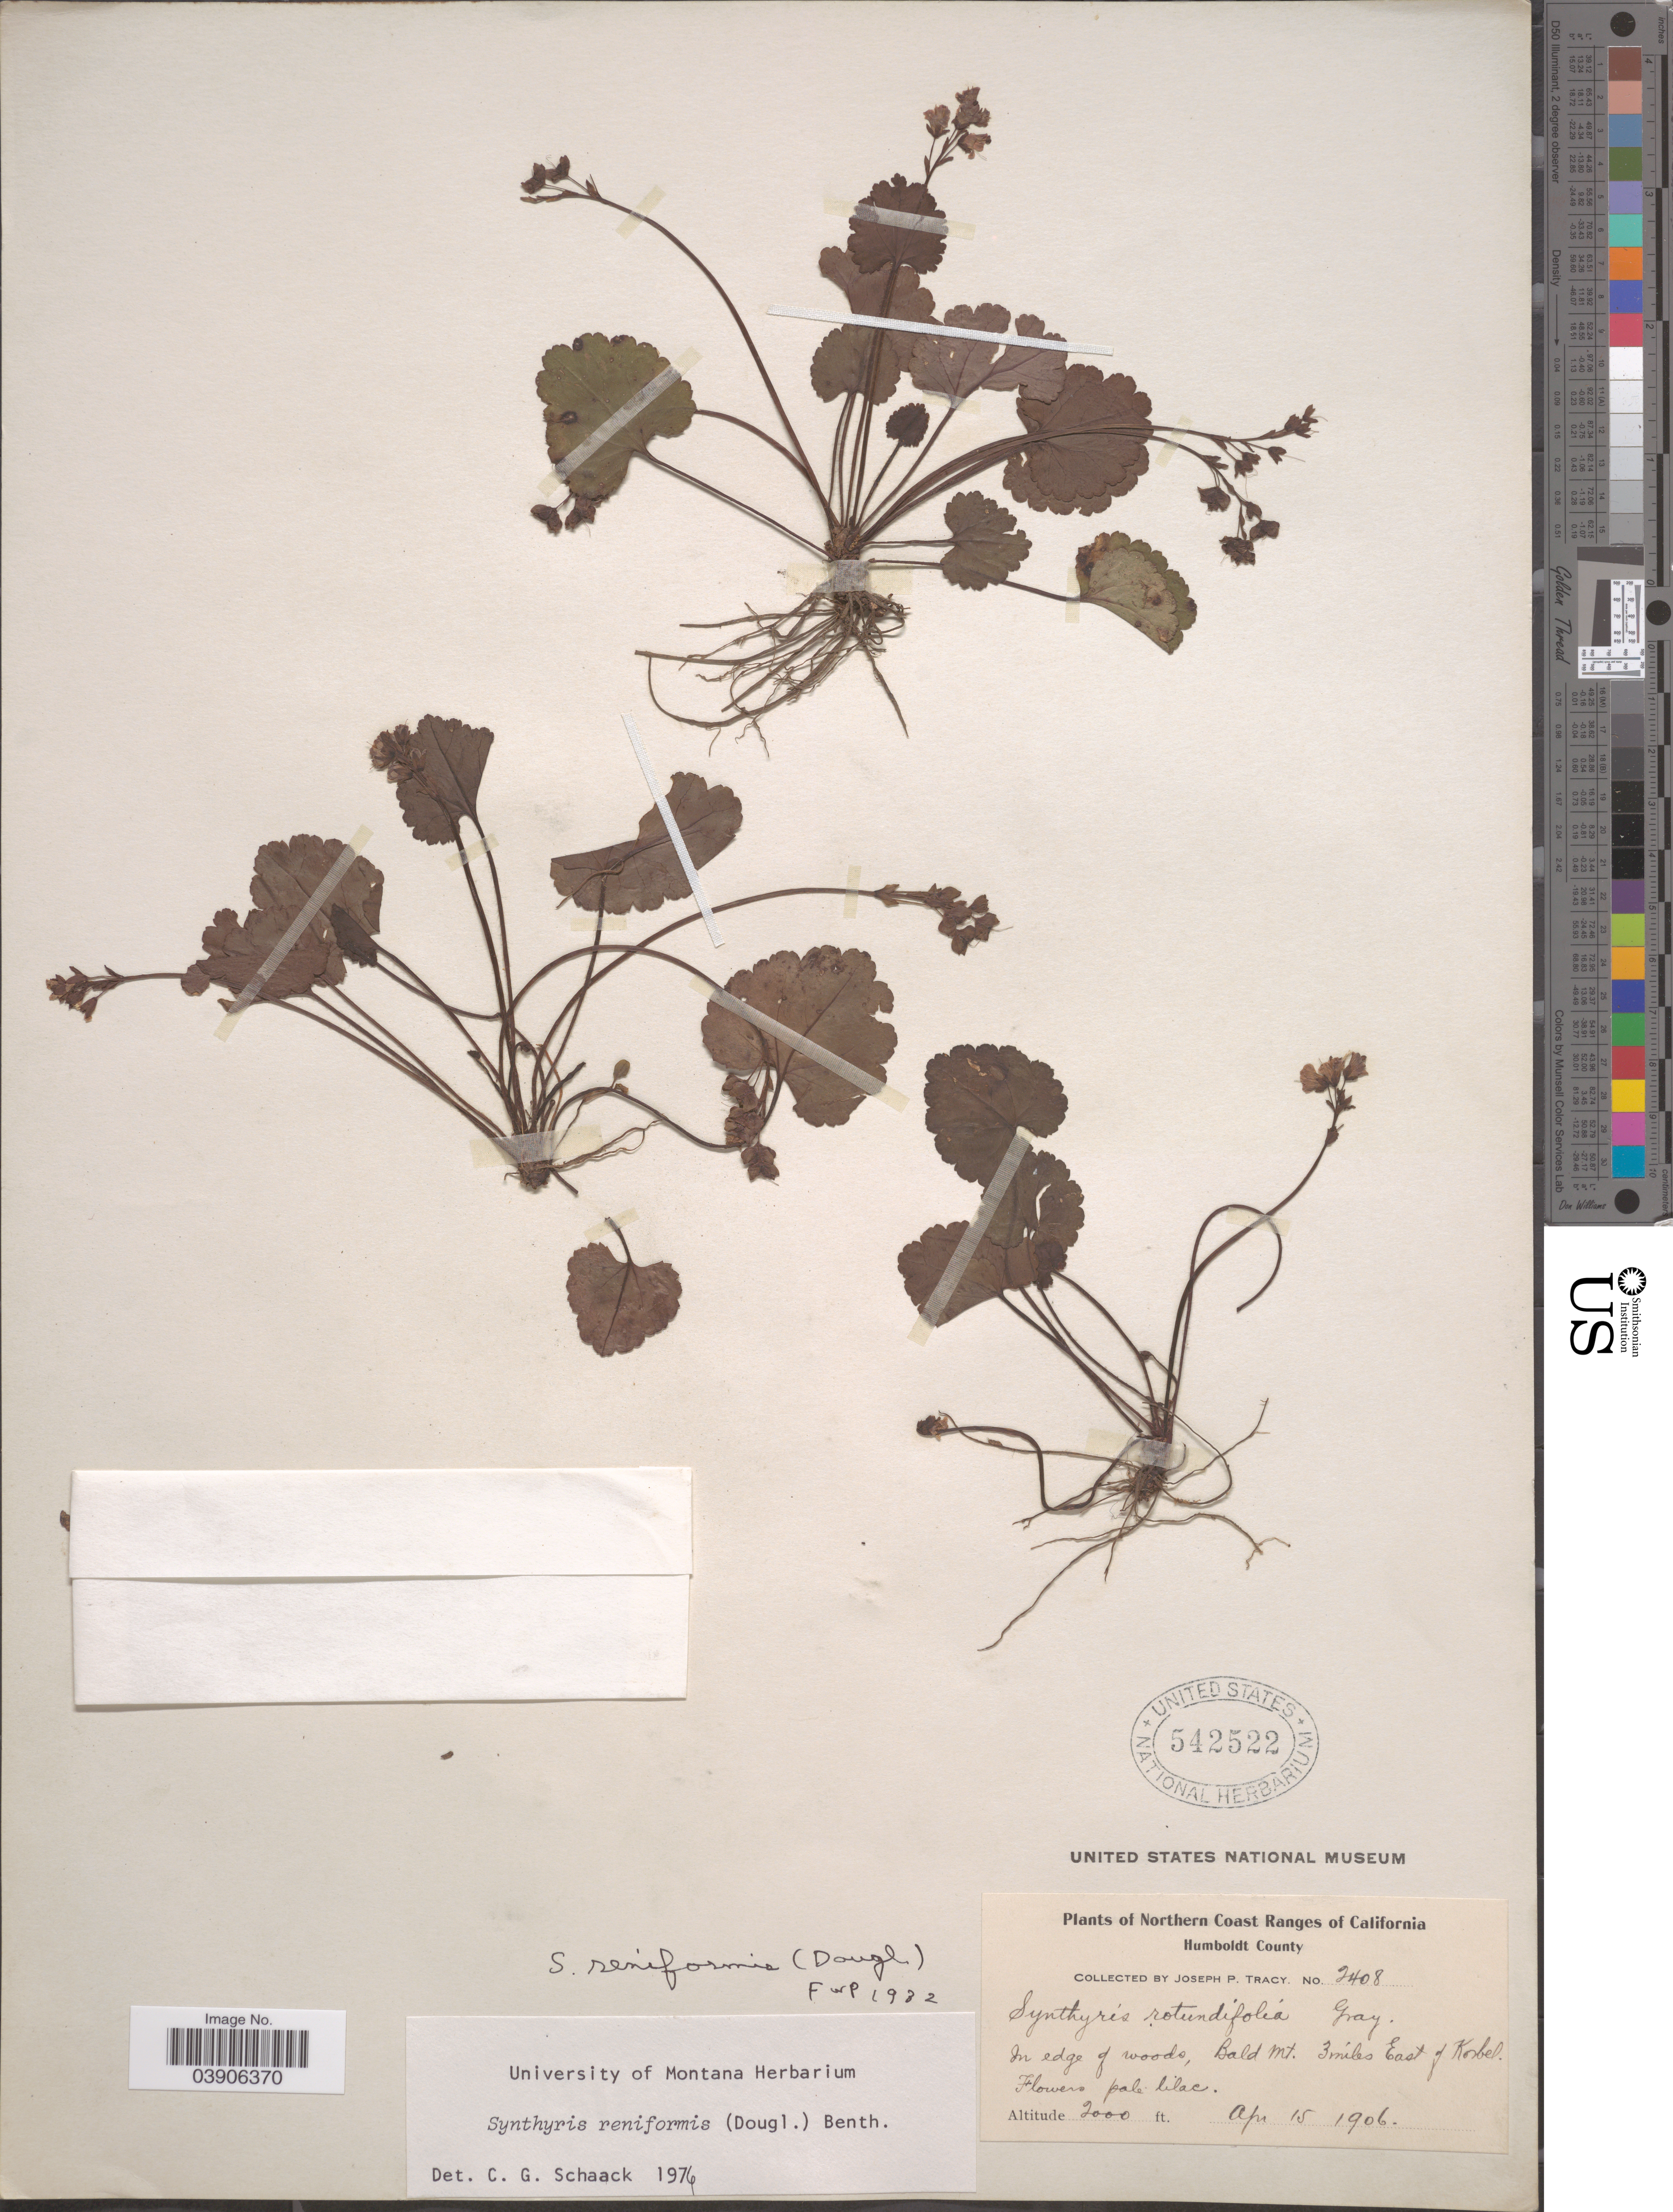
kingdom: Plantae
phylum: Tracheophyta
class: Magnoliopsida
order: Lamiales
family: Plantaginaceae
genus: Synthyris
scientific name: Synthyris reniformis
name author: Benth.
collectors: J. Tracy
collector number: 2408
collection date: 1906-04-15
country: United States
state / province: California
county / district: Humboldt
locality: Northern Coast Ranges of California. Humboldt County. In edge of woods, Bald Mt. 3 miles East of Kobel.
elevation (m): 610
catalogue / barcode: US 542522